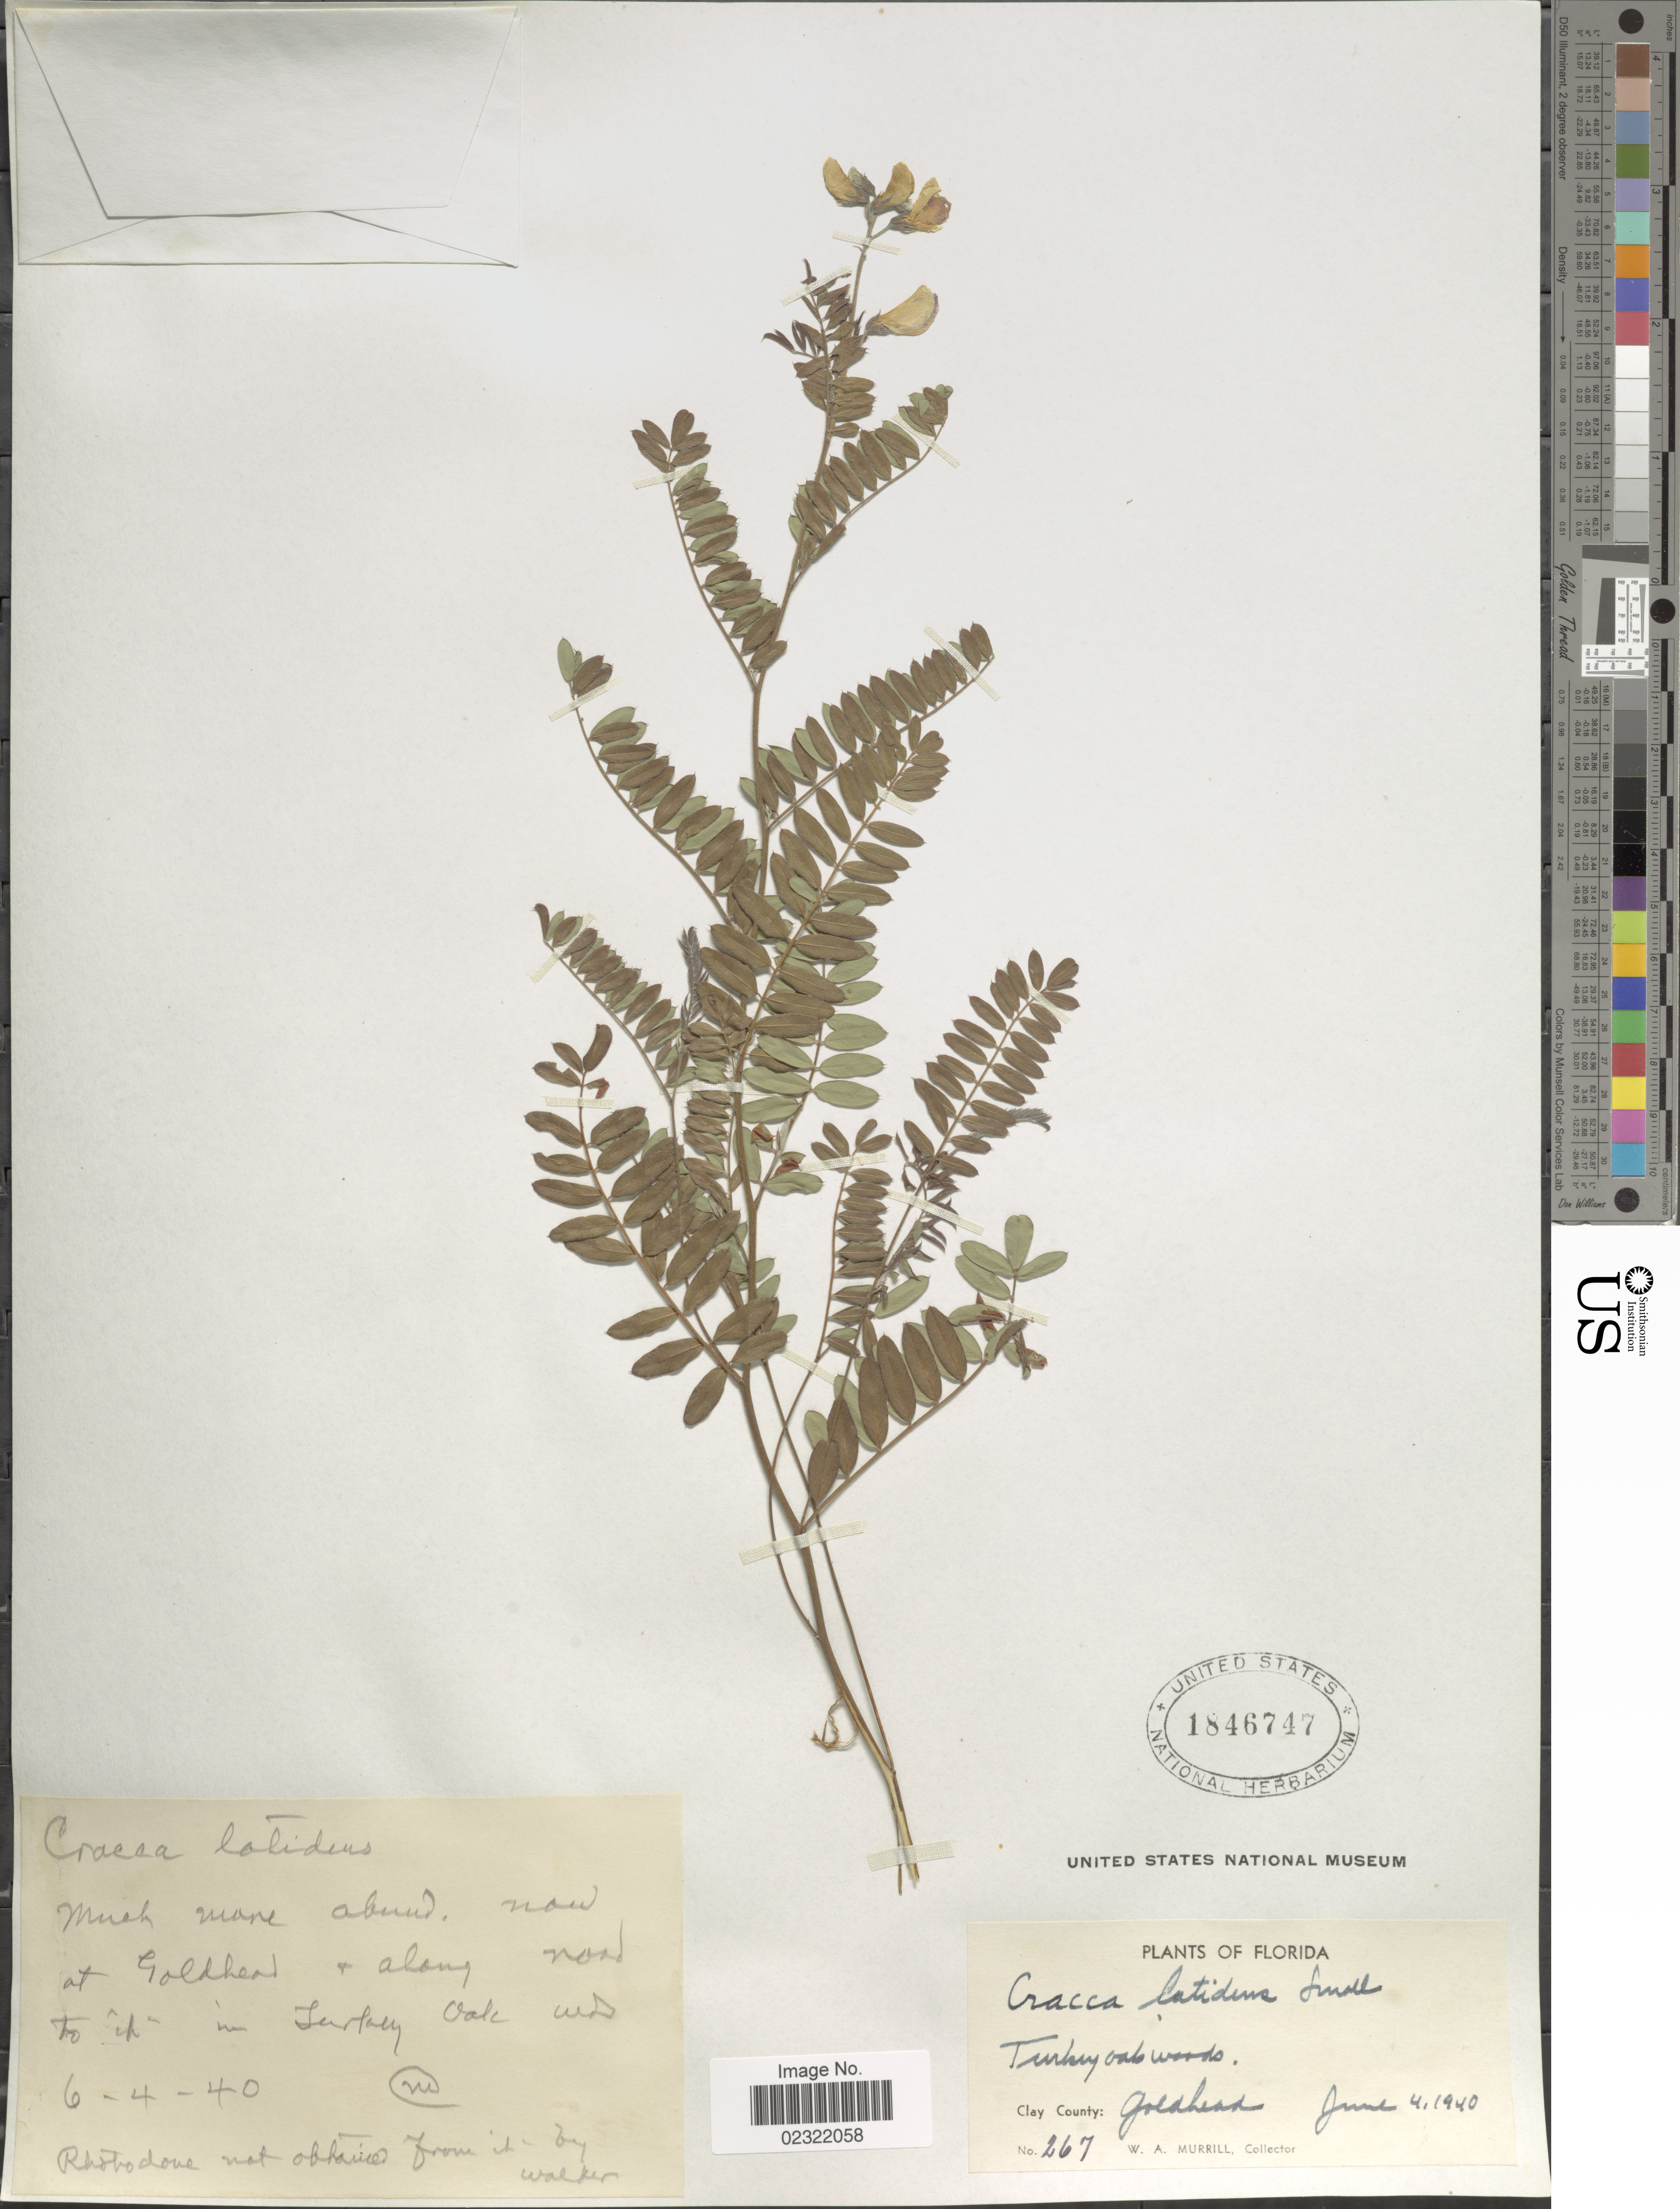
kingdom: Plantae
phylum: Tracheophyta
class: Magnoliopsida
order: Fabales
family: Fabaceae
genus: Tephrosia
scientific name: Tephrosia virginiana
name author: (L.) Pers.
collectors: W. A. Murrill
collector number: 267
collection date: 1940-06-04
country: United States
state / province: Florida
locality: Turkey oak woods, Clay County: Goldhead + along road [illegible text] in Turkey woods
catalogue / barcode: US 1846747